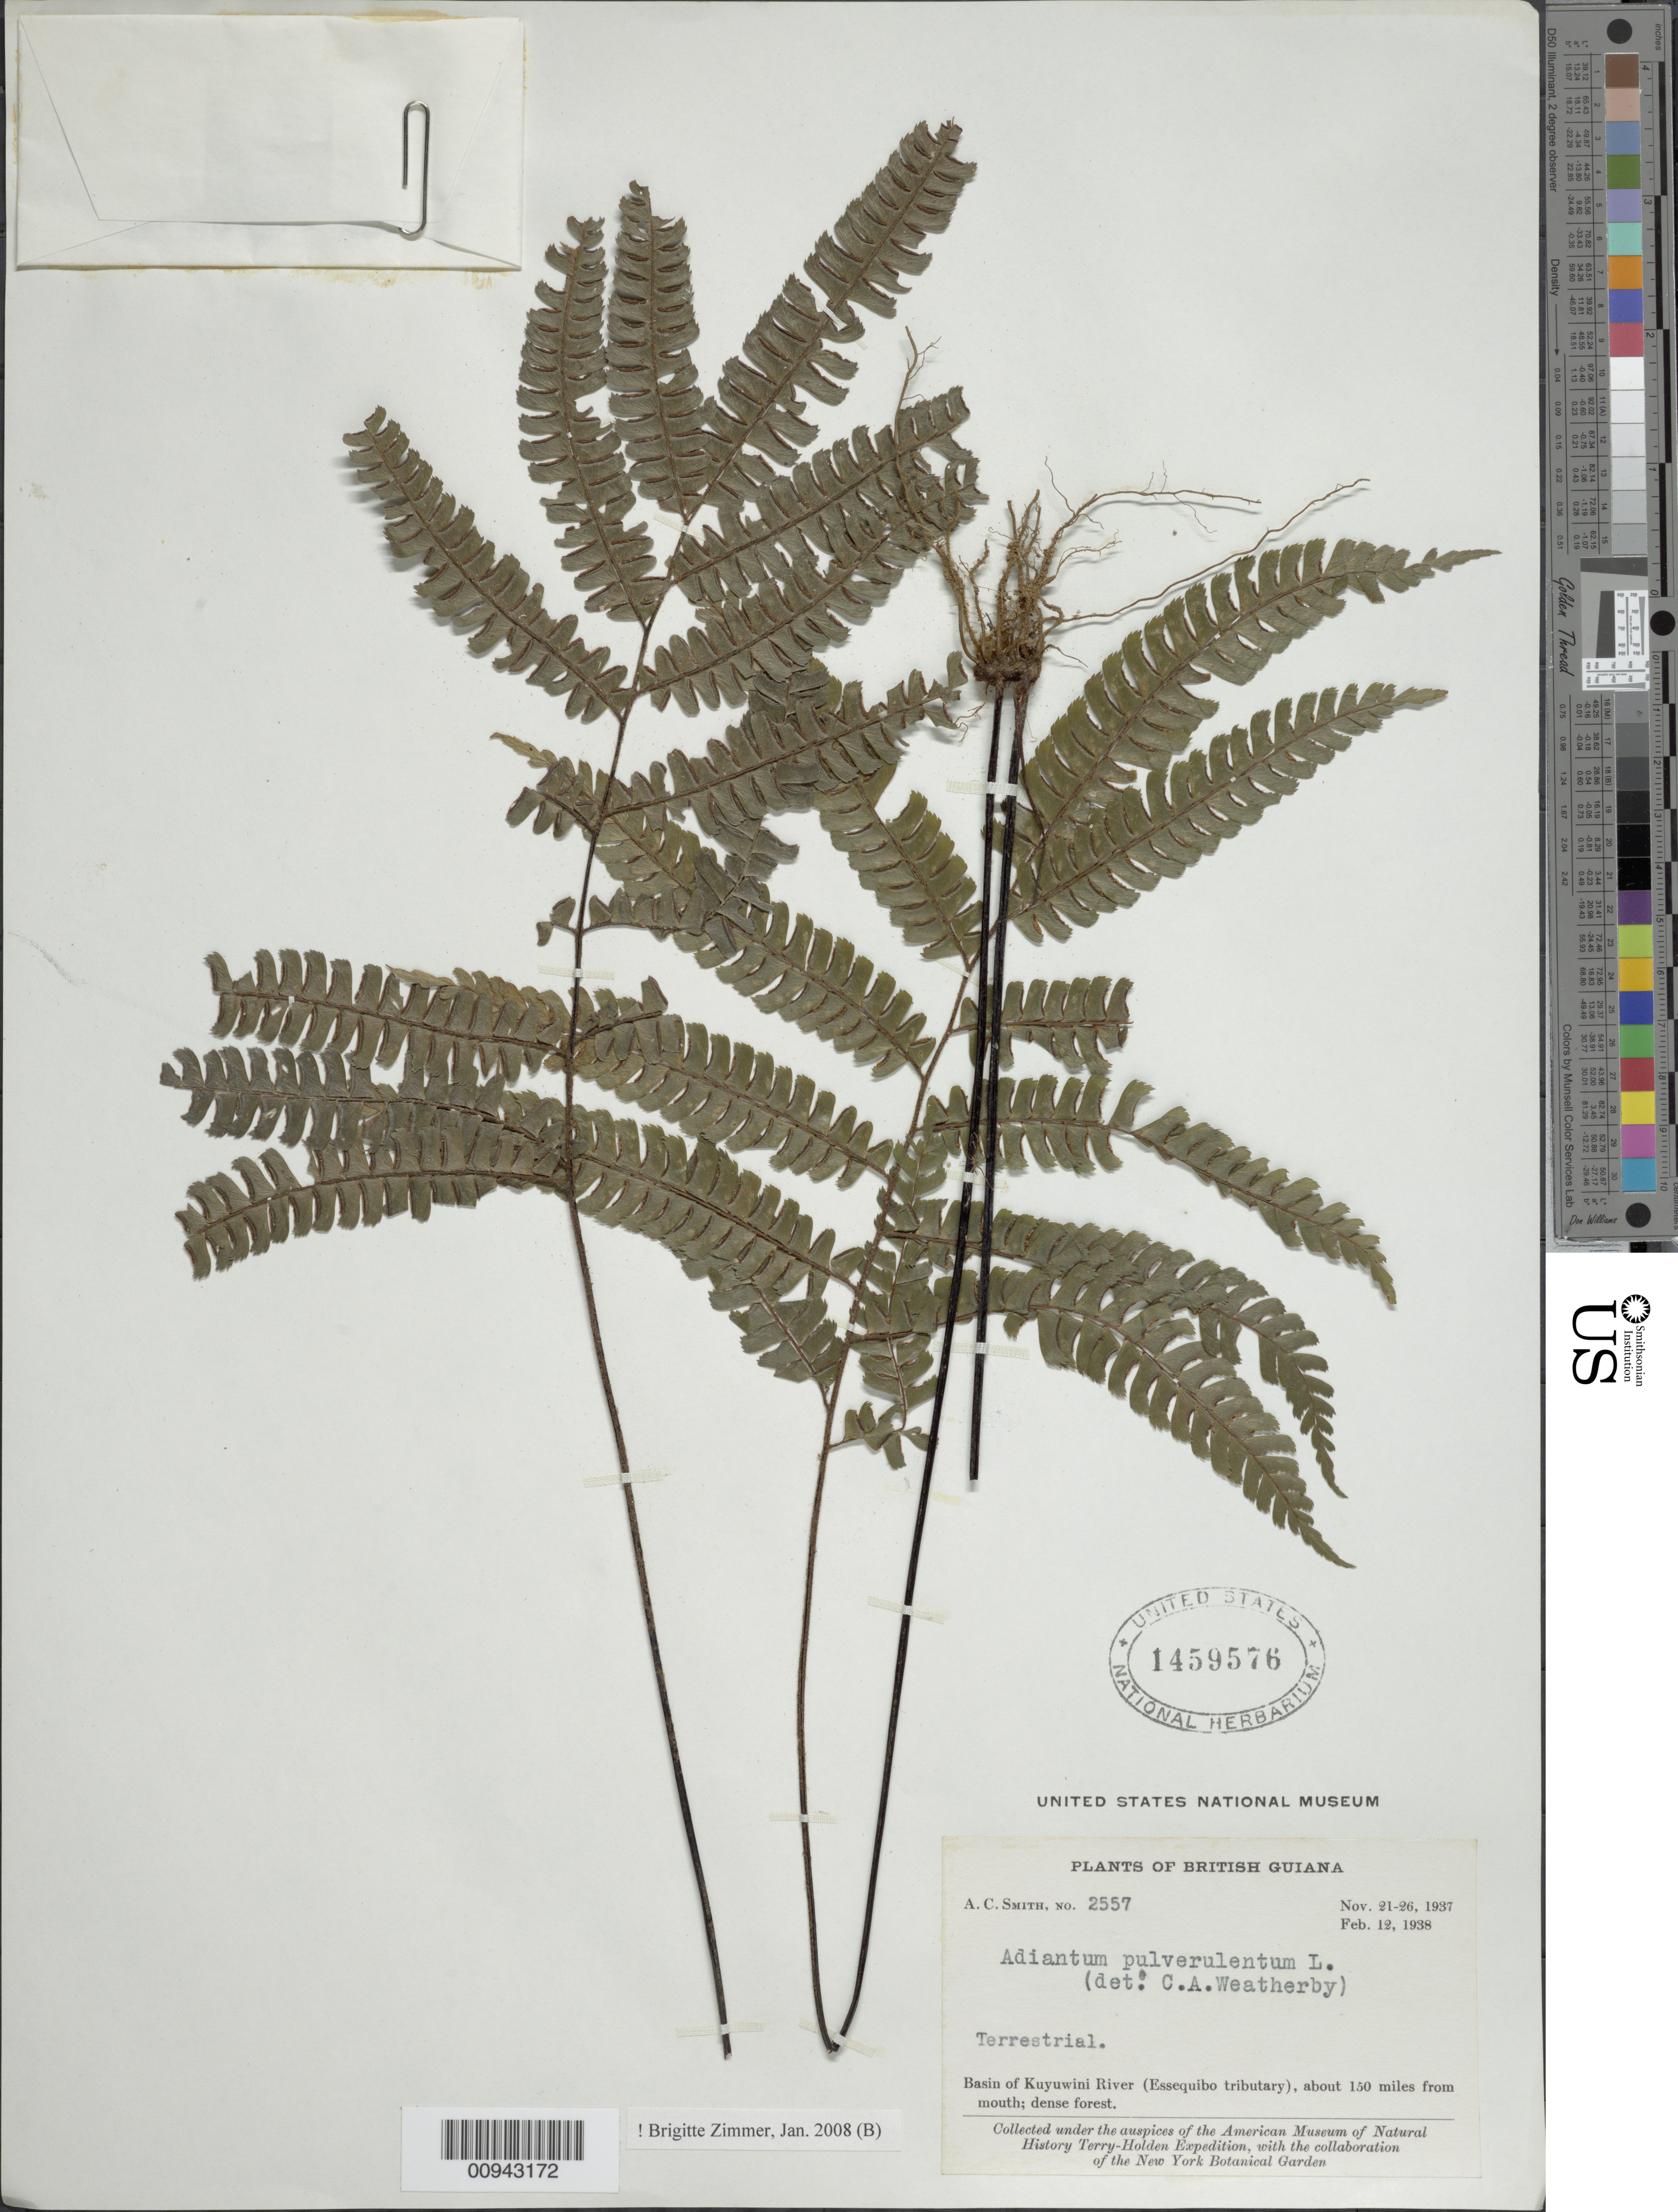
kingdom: Plantae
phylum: Tracheophyta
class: Polypodiopsida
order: Polypodiales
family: Pteridaceae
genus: Adiantum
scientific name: Adiantum pulverulentum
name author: L.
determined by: Zimmer, B.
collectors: A. C. Smith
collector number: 2557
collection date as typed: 21-Nov-37 to 26-Nov-37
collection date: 1937-11-21/1937-11-26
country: Guyana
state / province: U. Takutu-U. Essequibo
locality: Kuyuwini River Basin (Essequibo River tributary), about 150 mi. from mouth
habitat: Dense forest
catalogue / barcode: US 1459576